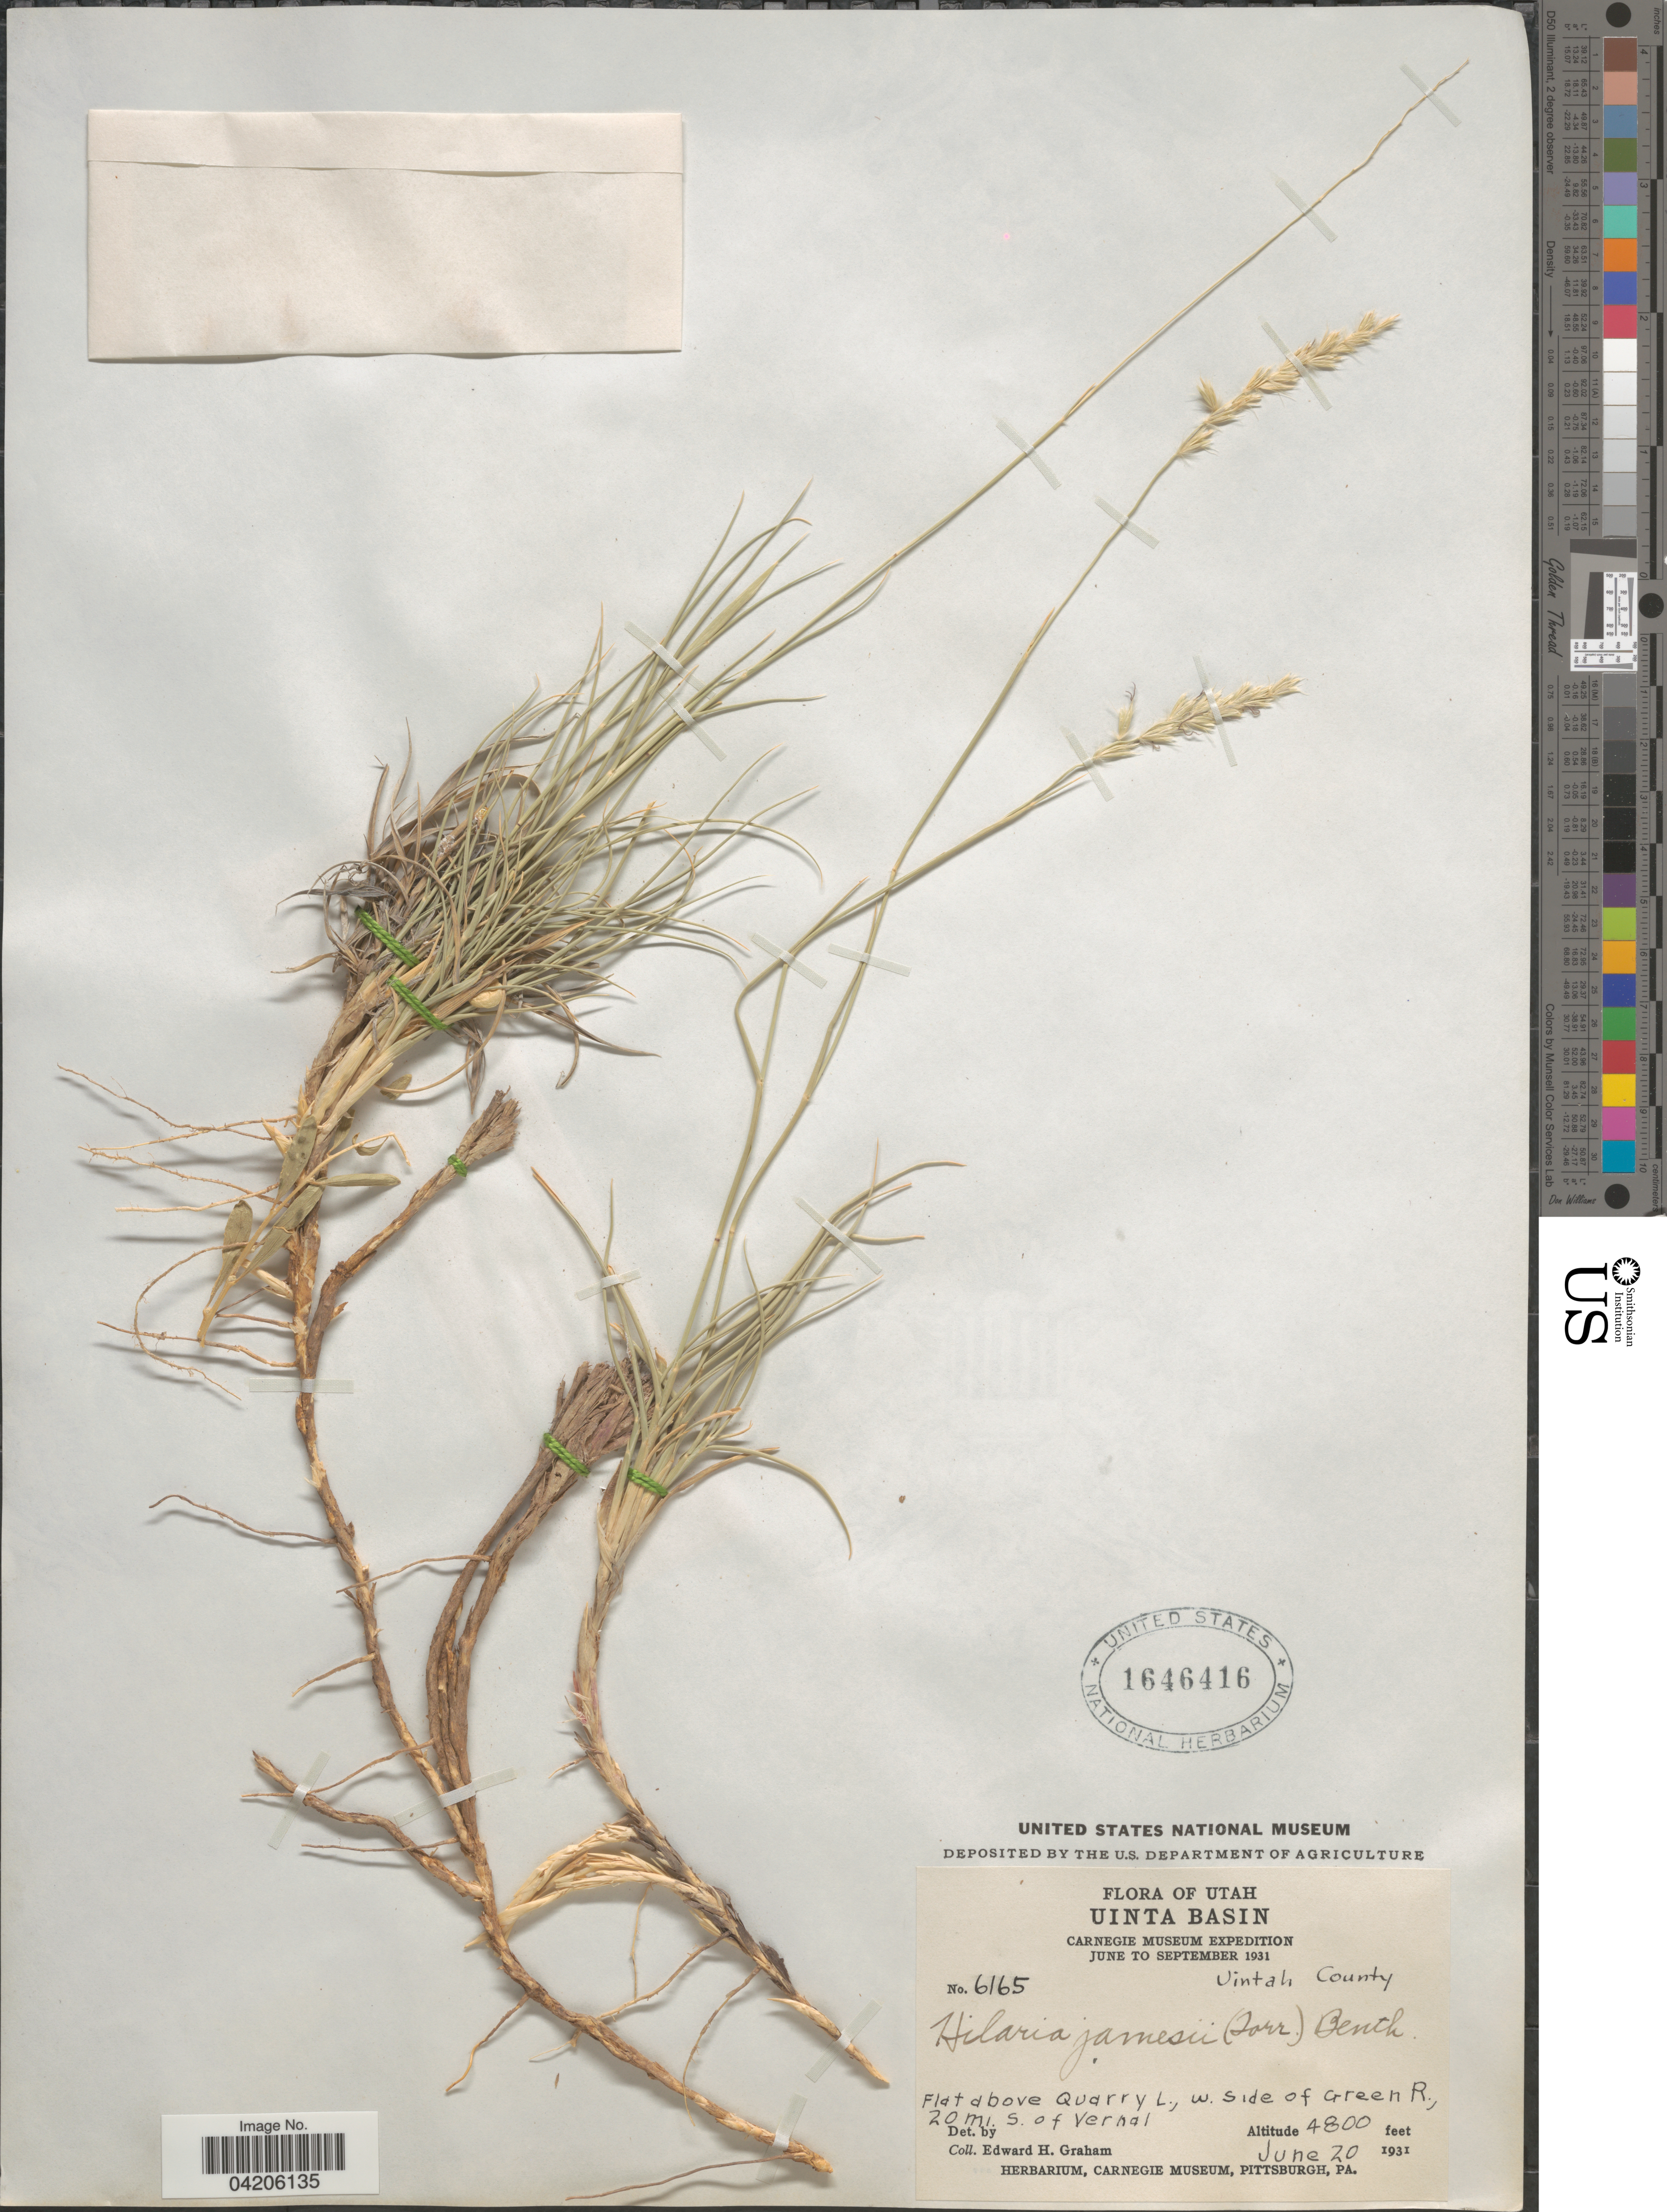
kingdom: Plantae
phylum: Tracheophyta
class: Liliopsida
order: Poales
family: Poaceae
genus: Hilaria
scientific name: Hilaria jamesii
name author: (Torr.) Benth.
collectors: E. H. Graham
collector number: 6165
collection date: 1931-06-20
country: United States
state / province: Utah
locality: Uinta Basin. Carnegie Museum Expedition June to September 1931. Uintah County. Flat above Quarry L., w. side of Green R., 20 mi s. of Vernal.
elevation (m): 1463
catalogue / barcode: US 1646416